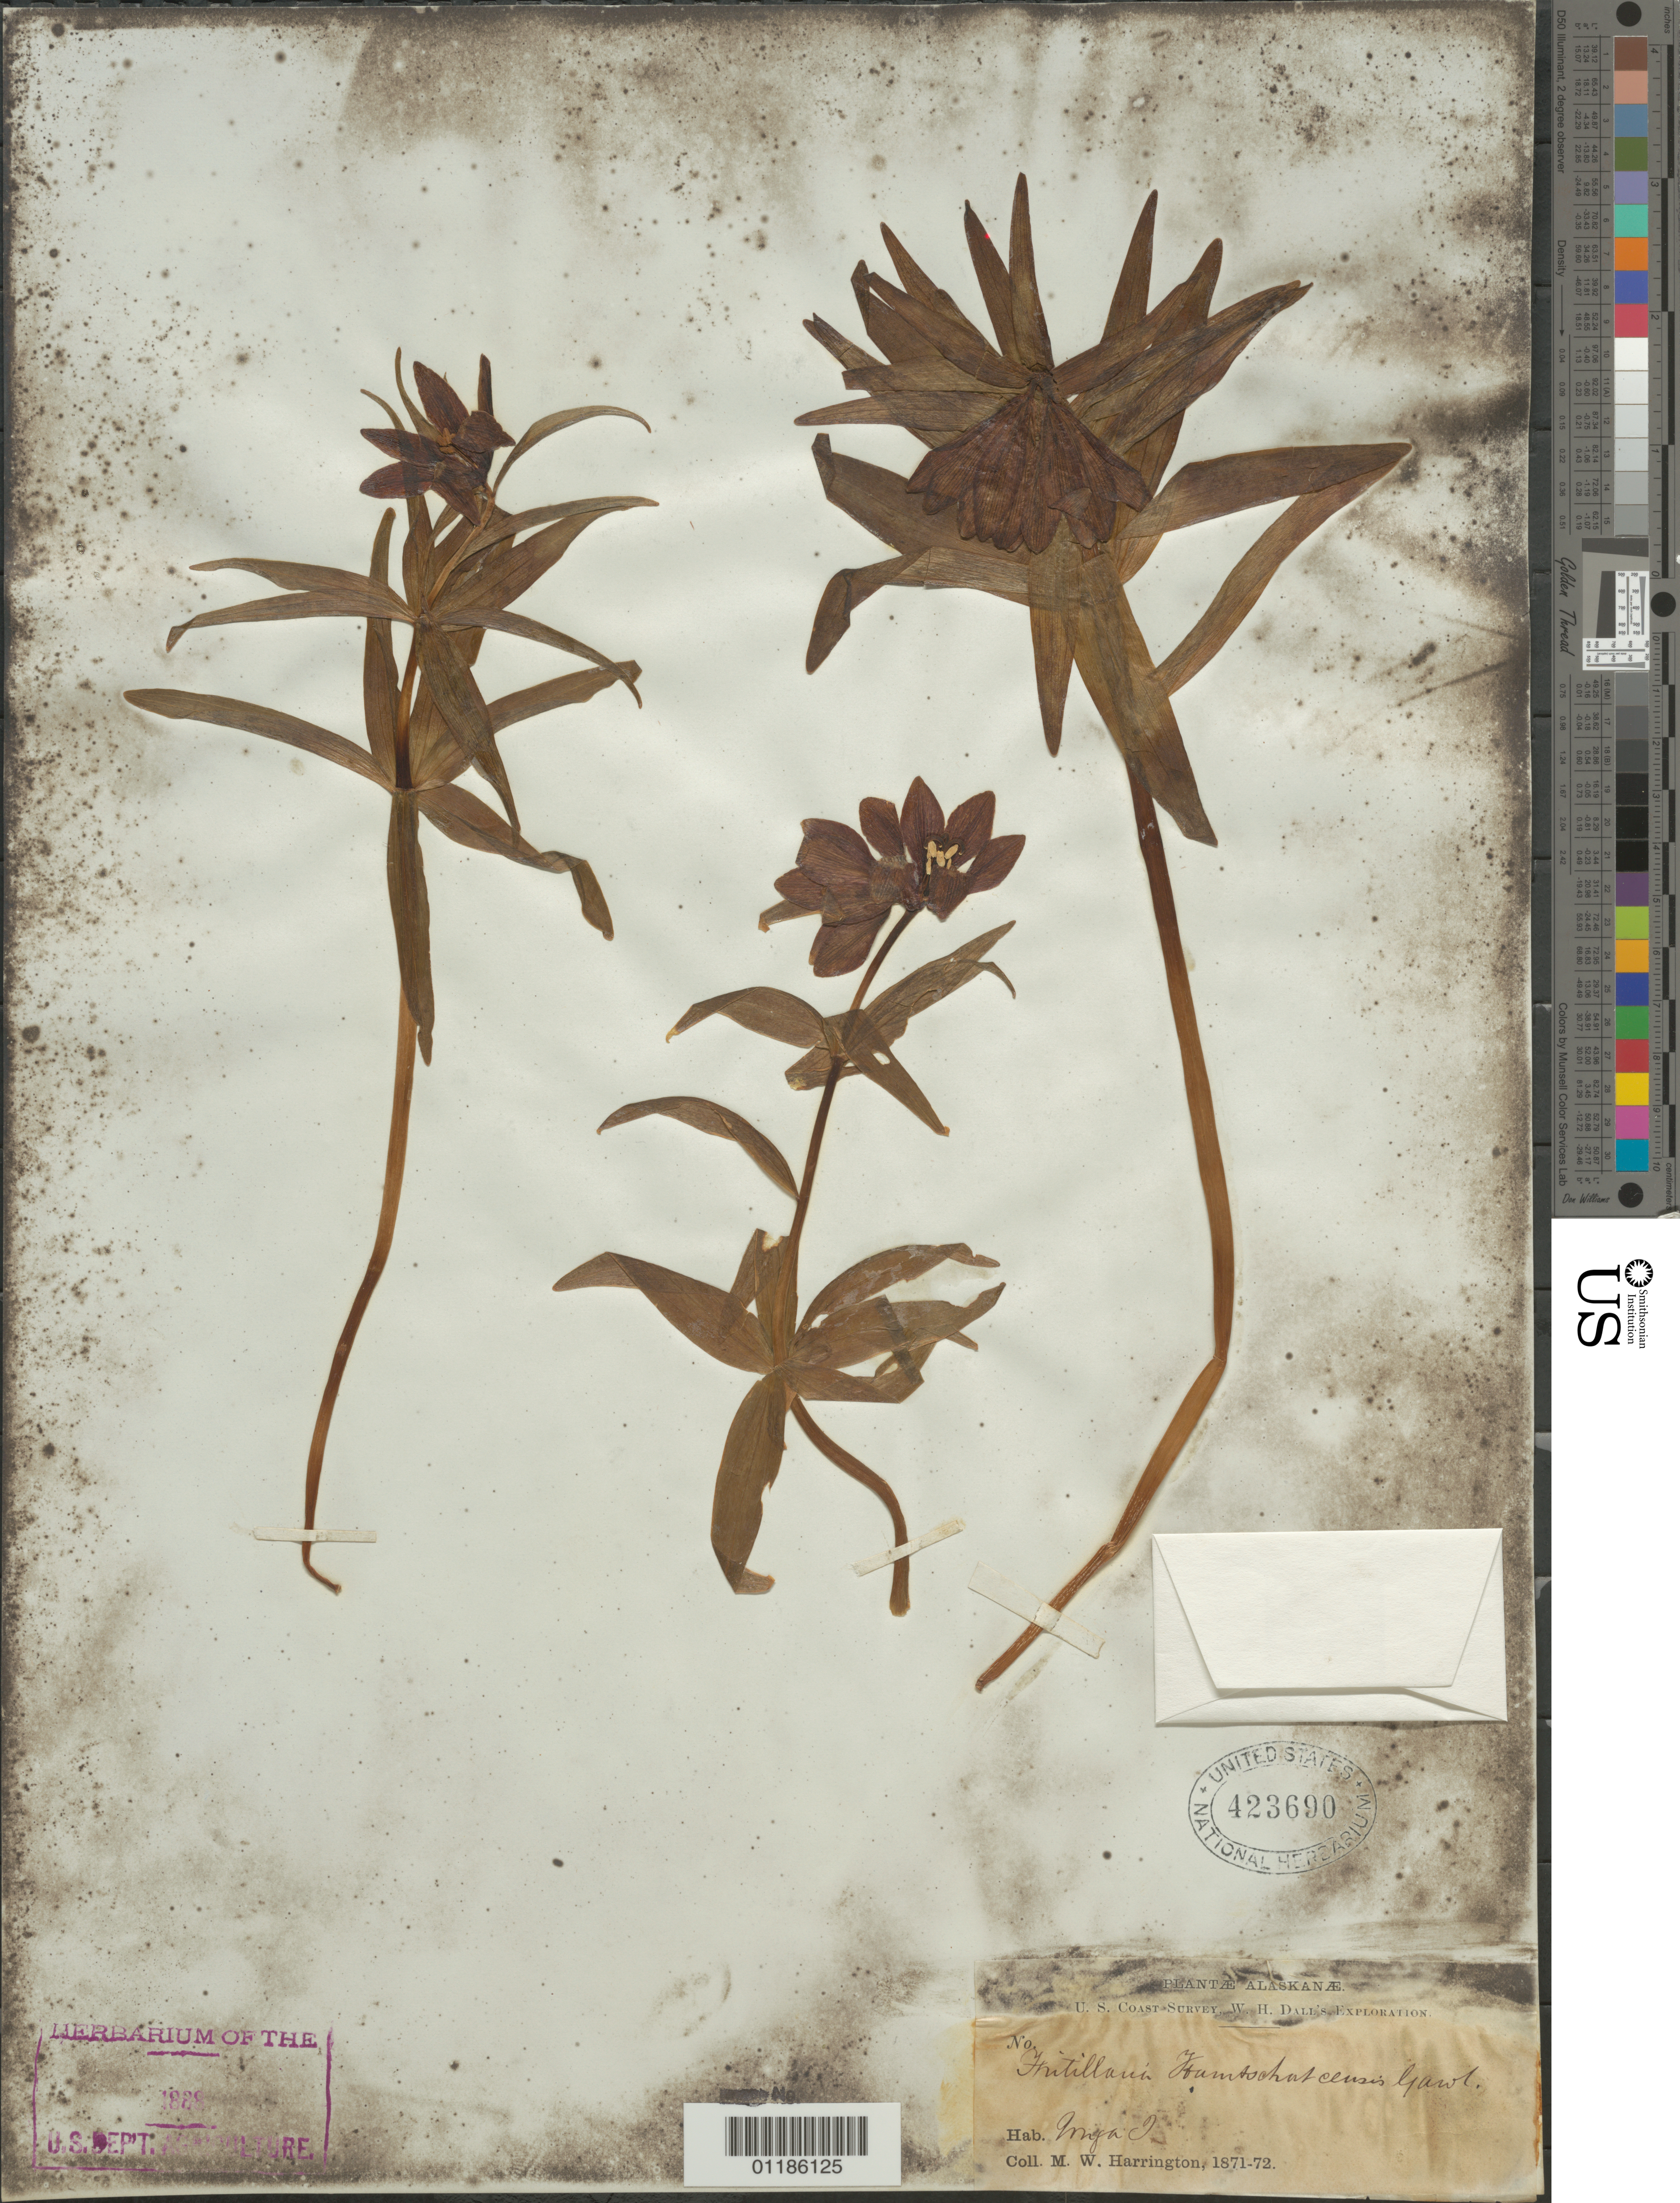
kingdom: Plantae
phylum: Tracheophyta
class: Liliopsida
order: Liliales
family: Liliaceae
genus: Fritillaria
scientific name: Fritillaria kamtschatcensis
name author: Torr.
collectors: M. W. Harrington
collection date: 1871/1872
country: United States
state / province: Alaska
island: Unga Island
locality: Unga Island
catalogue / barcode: US 423690